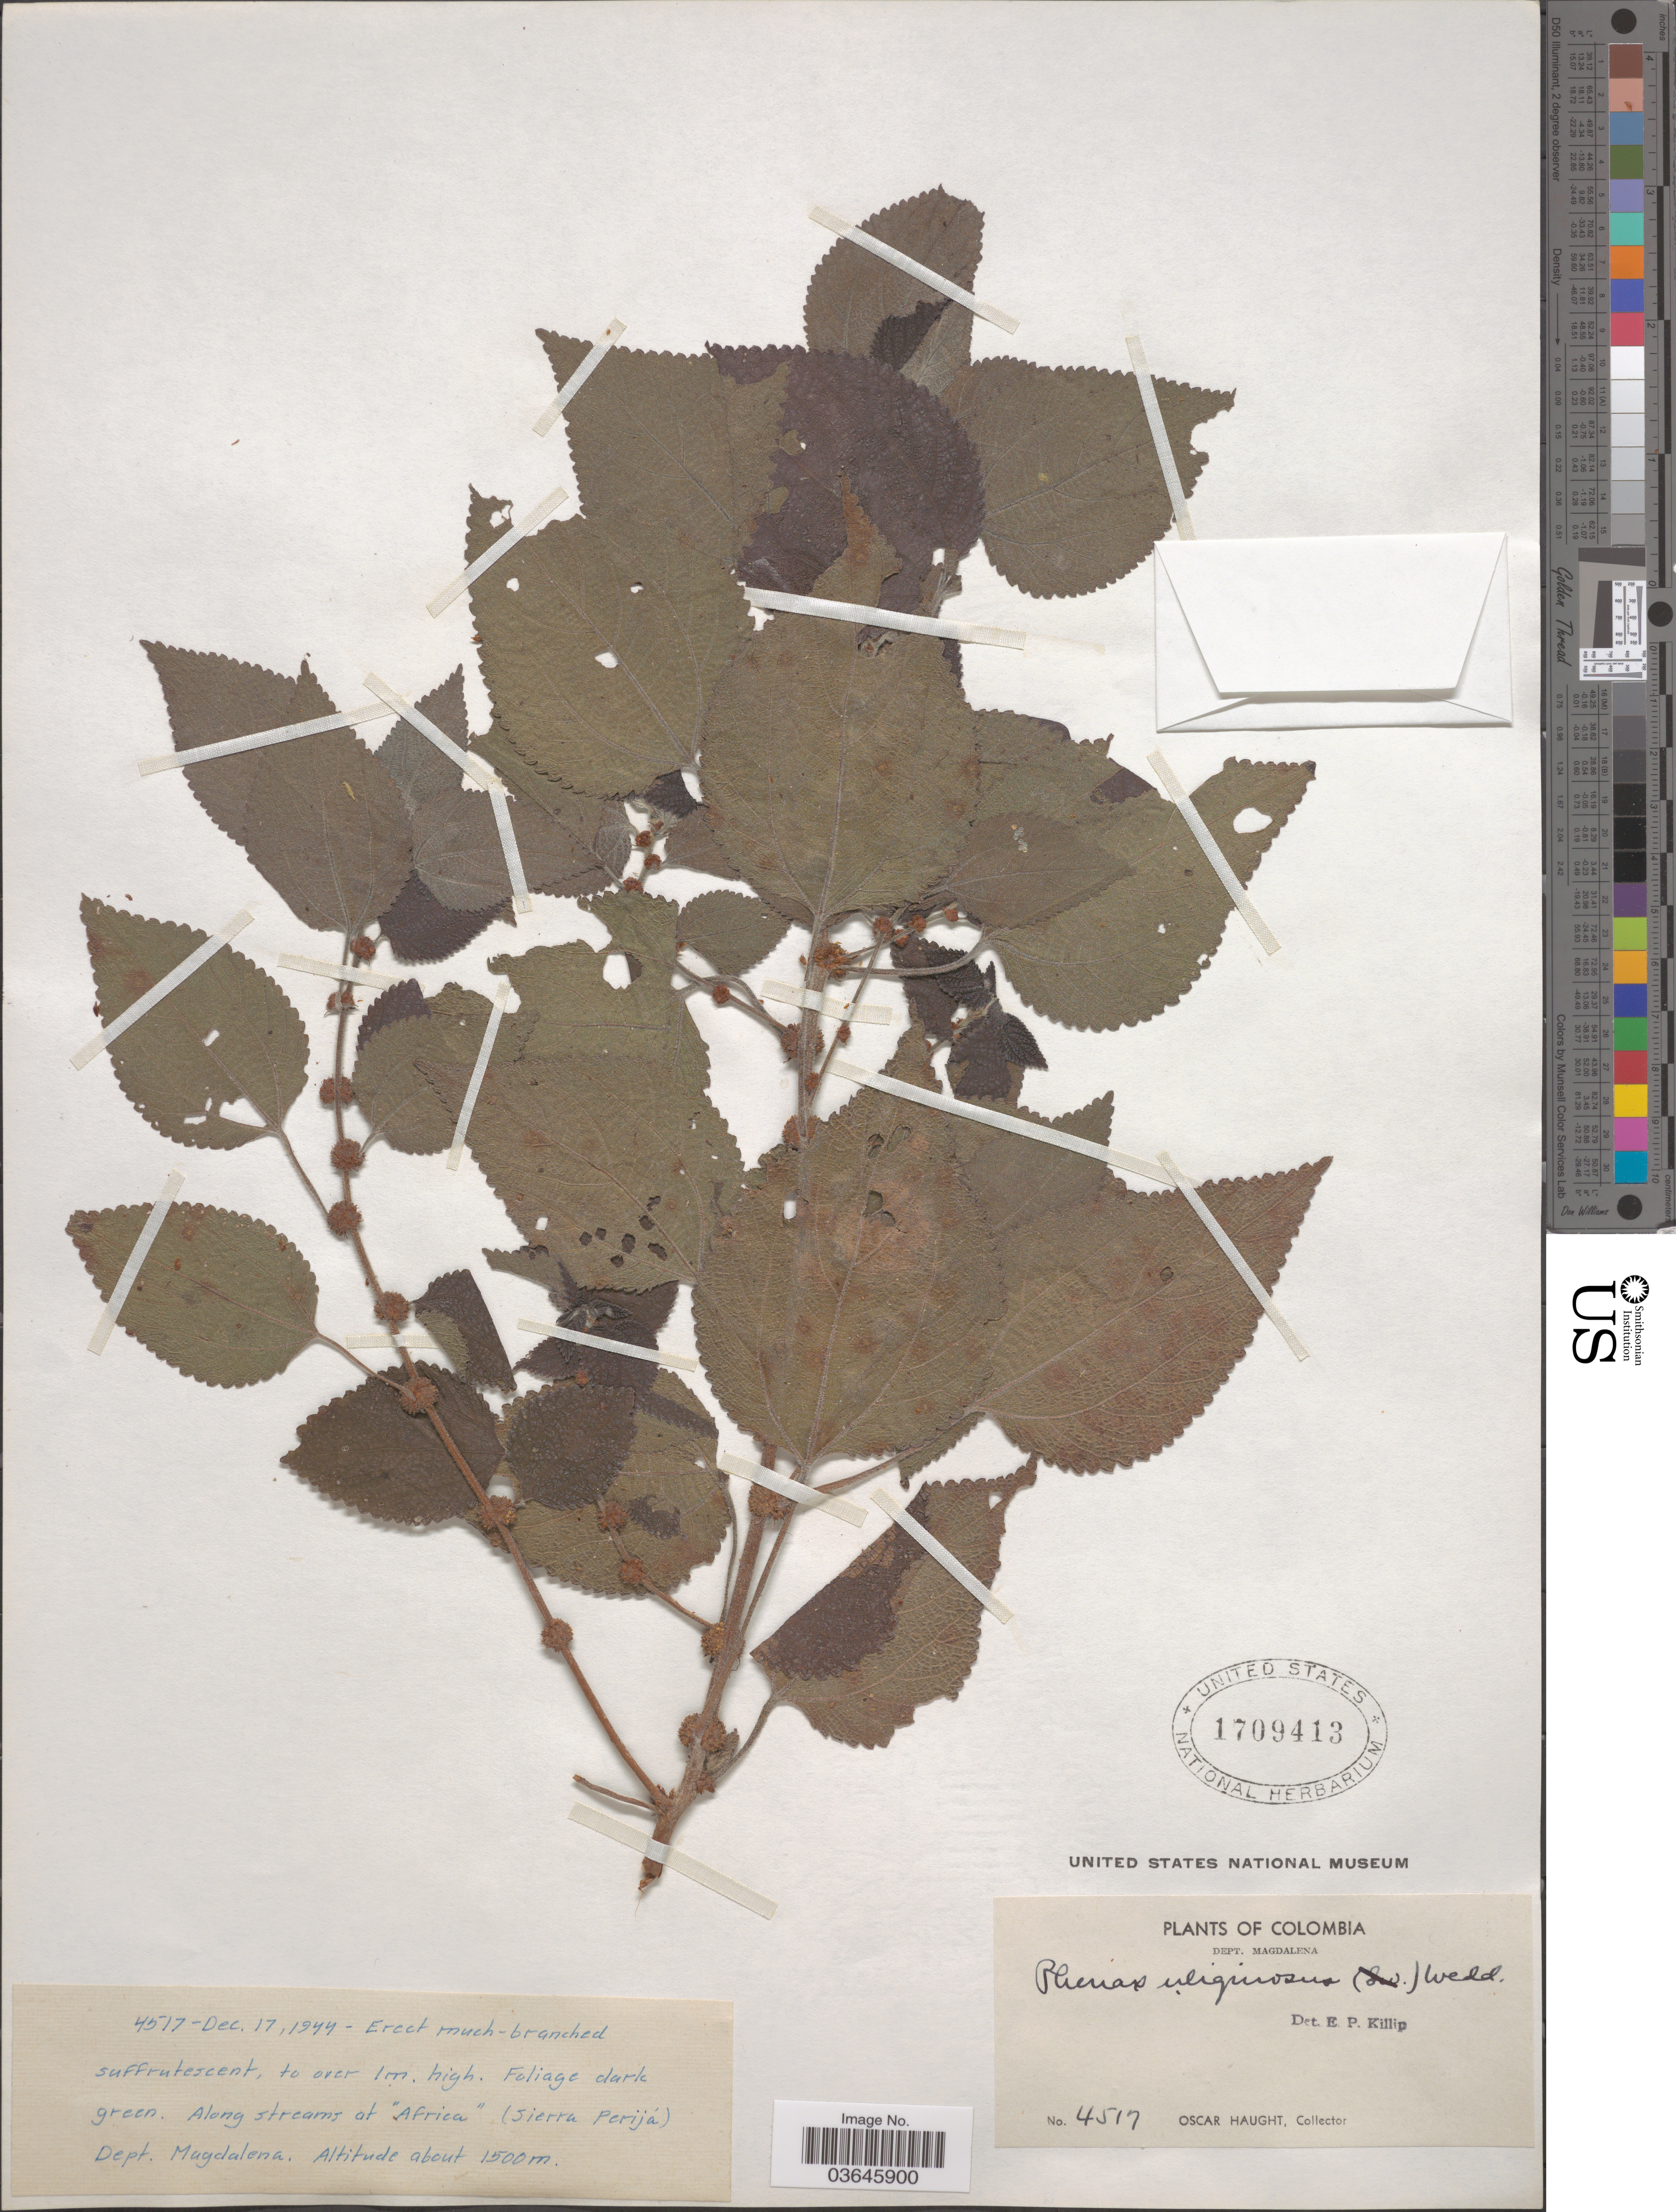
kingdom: Plantae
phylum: Tracheophyta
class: Magnoliopsida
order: Rosales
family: Urticaceae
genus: Phenax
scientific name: Phenax uliginosus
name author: Wedd.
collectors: O. Haught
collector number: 4517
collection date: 1944-12-17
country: Colombia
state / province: Magdalena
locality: Dept. Magdalena. Along streams at "Africa" (Sierra Perijá).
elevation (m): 1500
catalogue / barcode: US 1709413